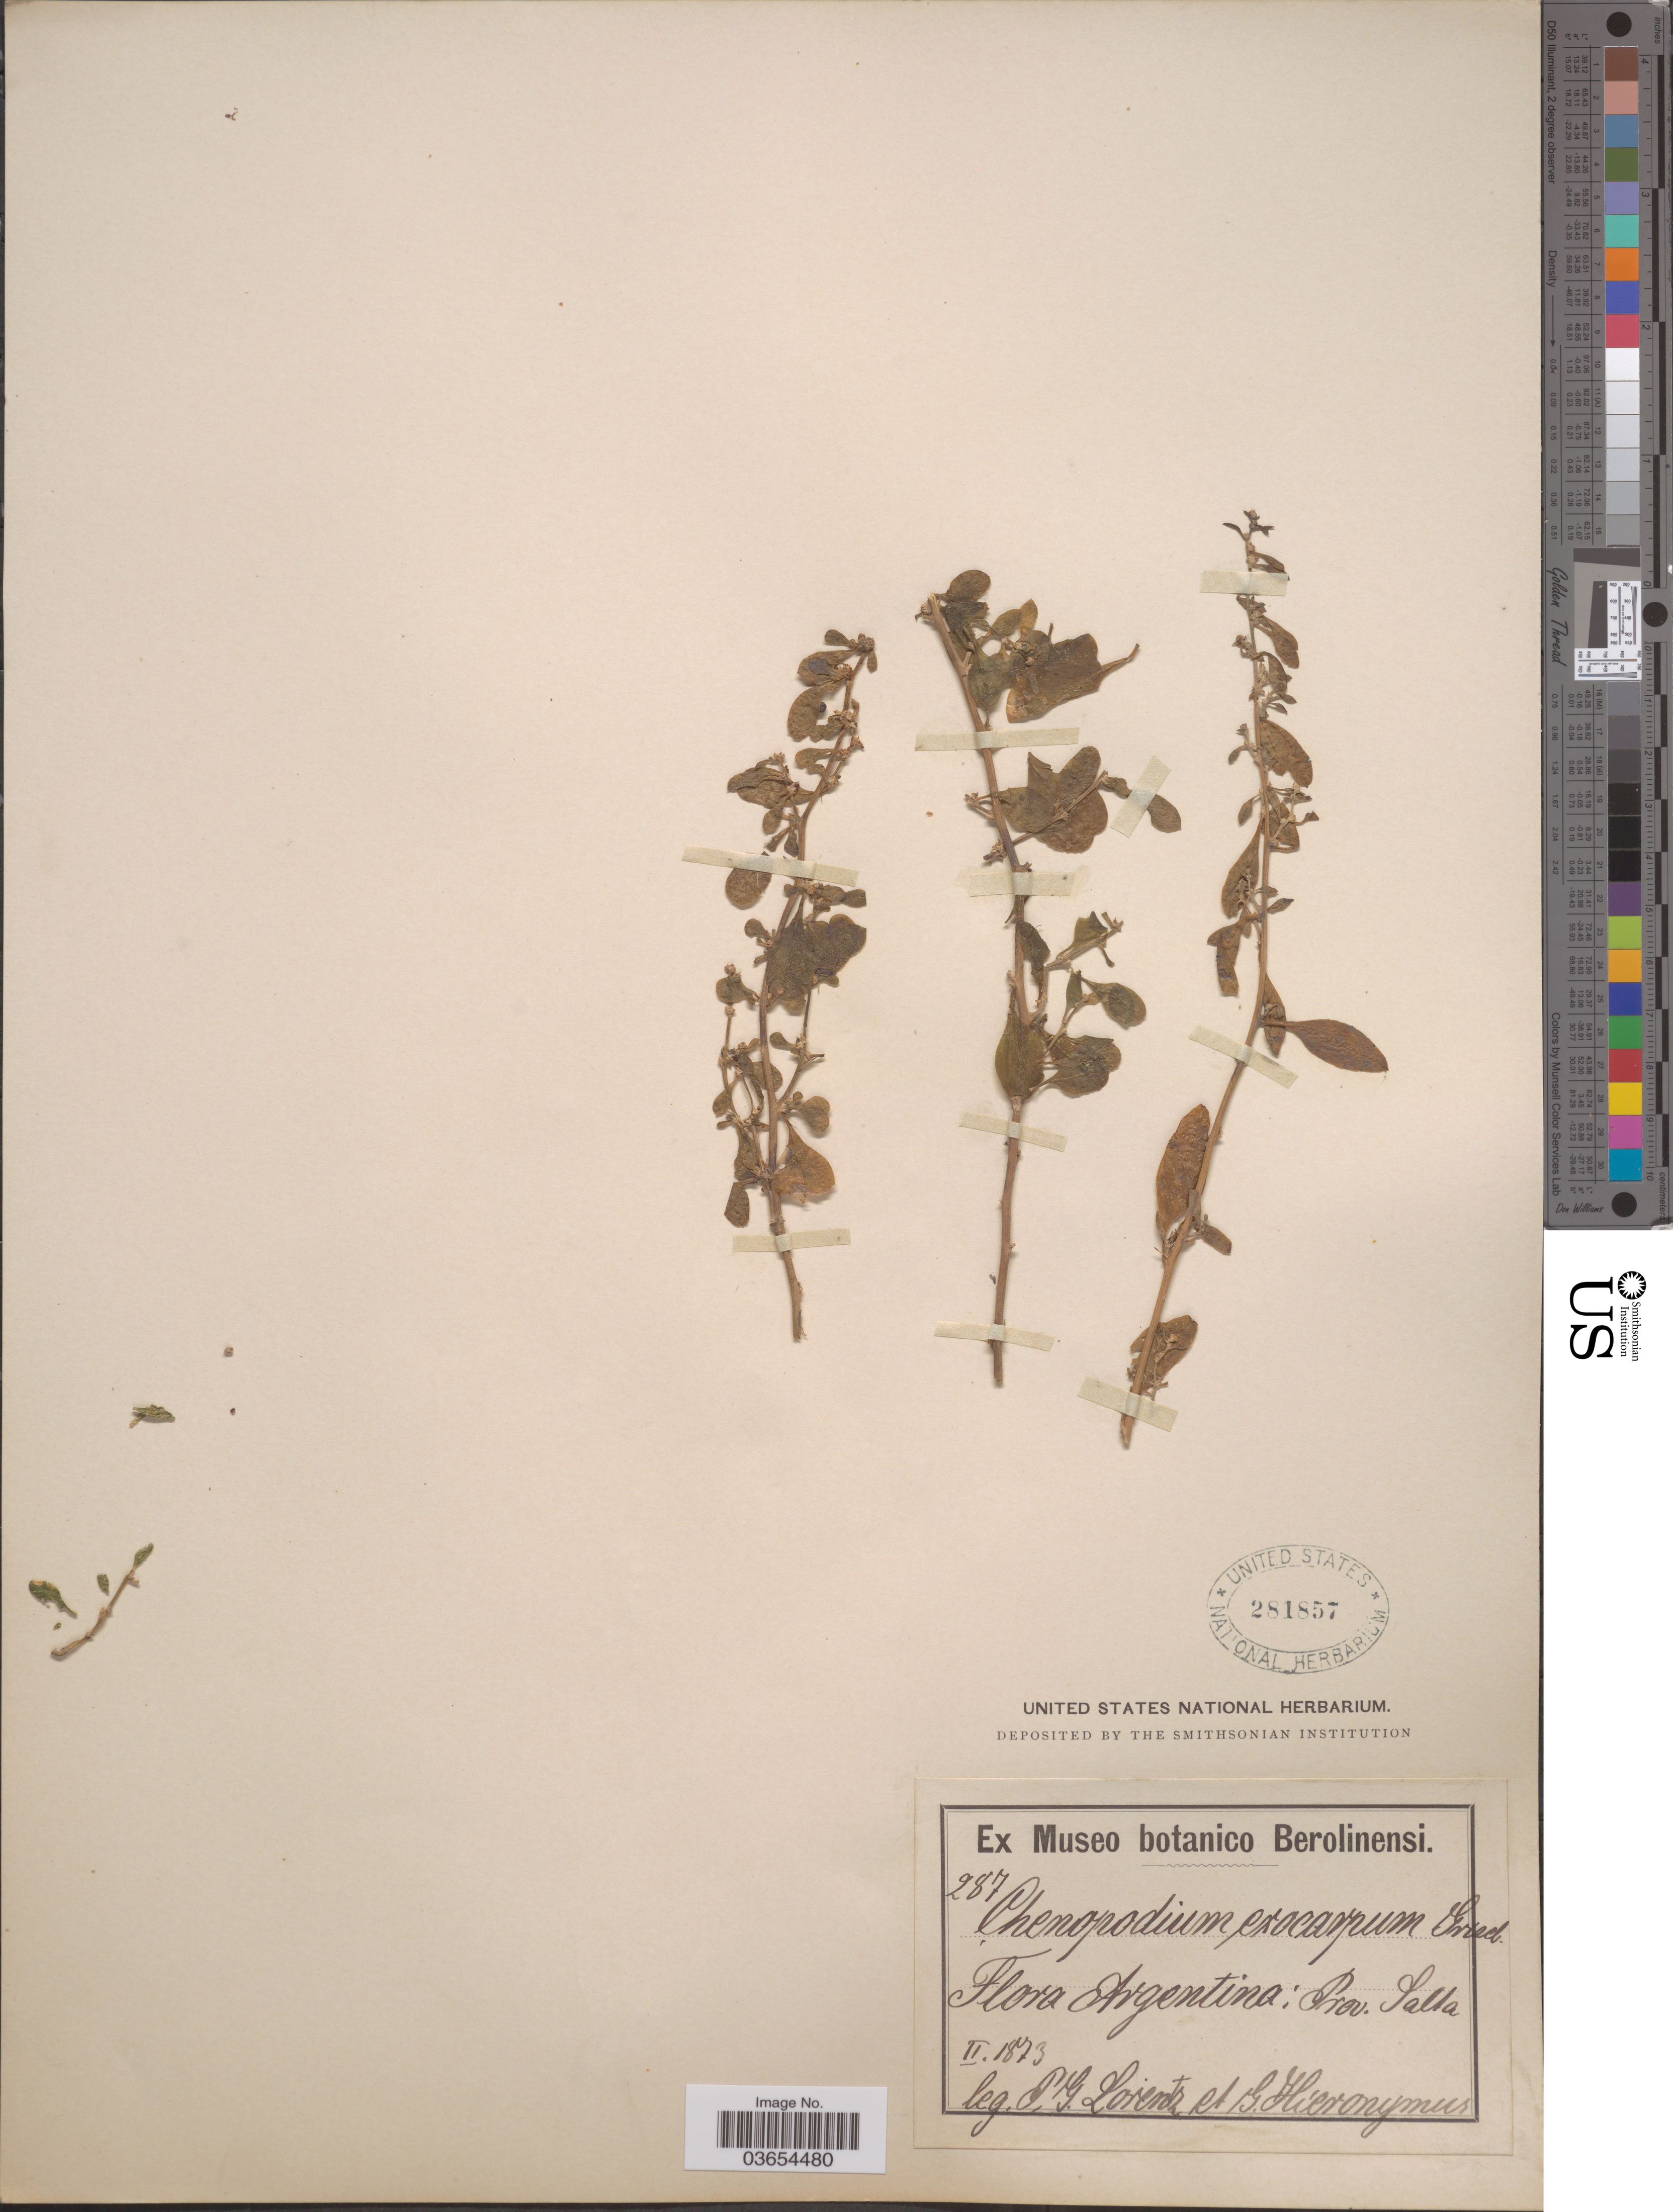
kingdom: Plantae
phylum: Tracheophyta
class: Magnoliopsida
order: Caryophyllales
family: Amaranthaceae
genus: Chenopodium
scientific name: Chenopodium exocarpum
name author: Griseb.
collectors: P. G. Lorentz & G. H. Hieronymus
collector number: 287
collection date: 1873-02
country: Argentina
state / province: Salta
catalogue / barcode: US 281857